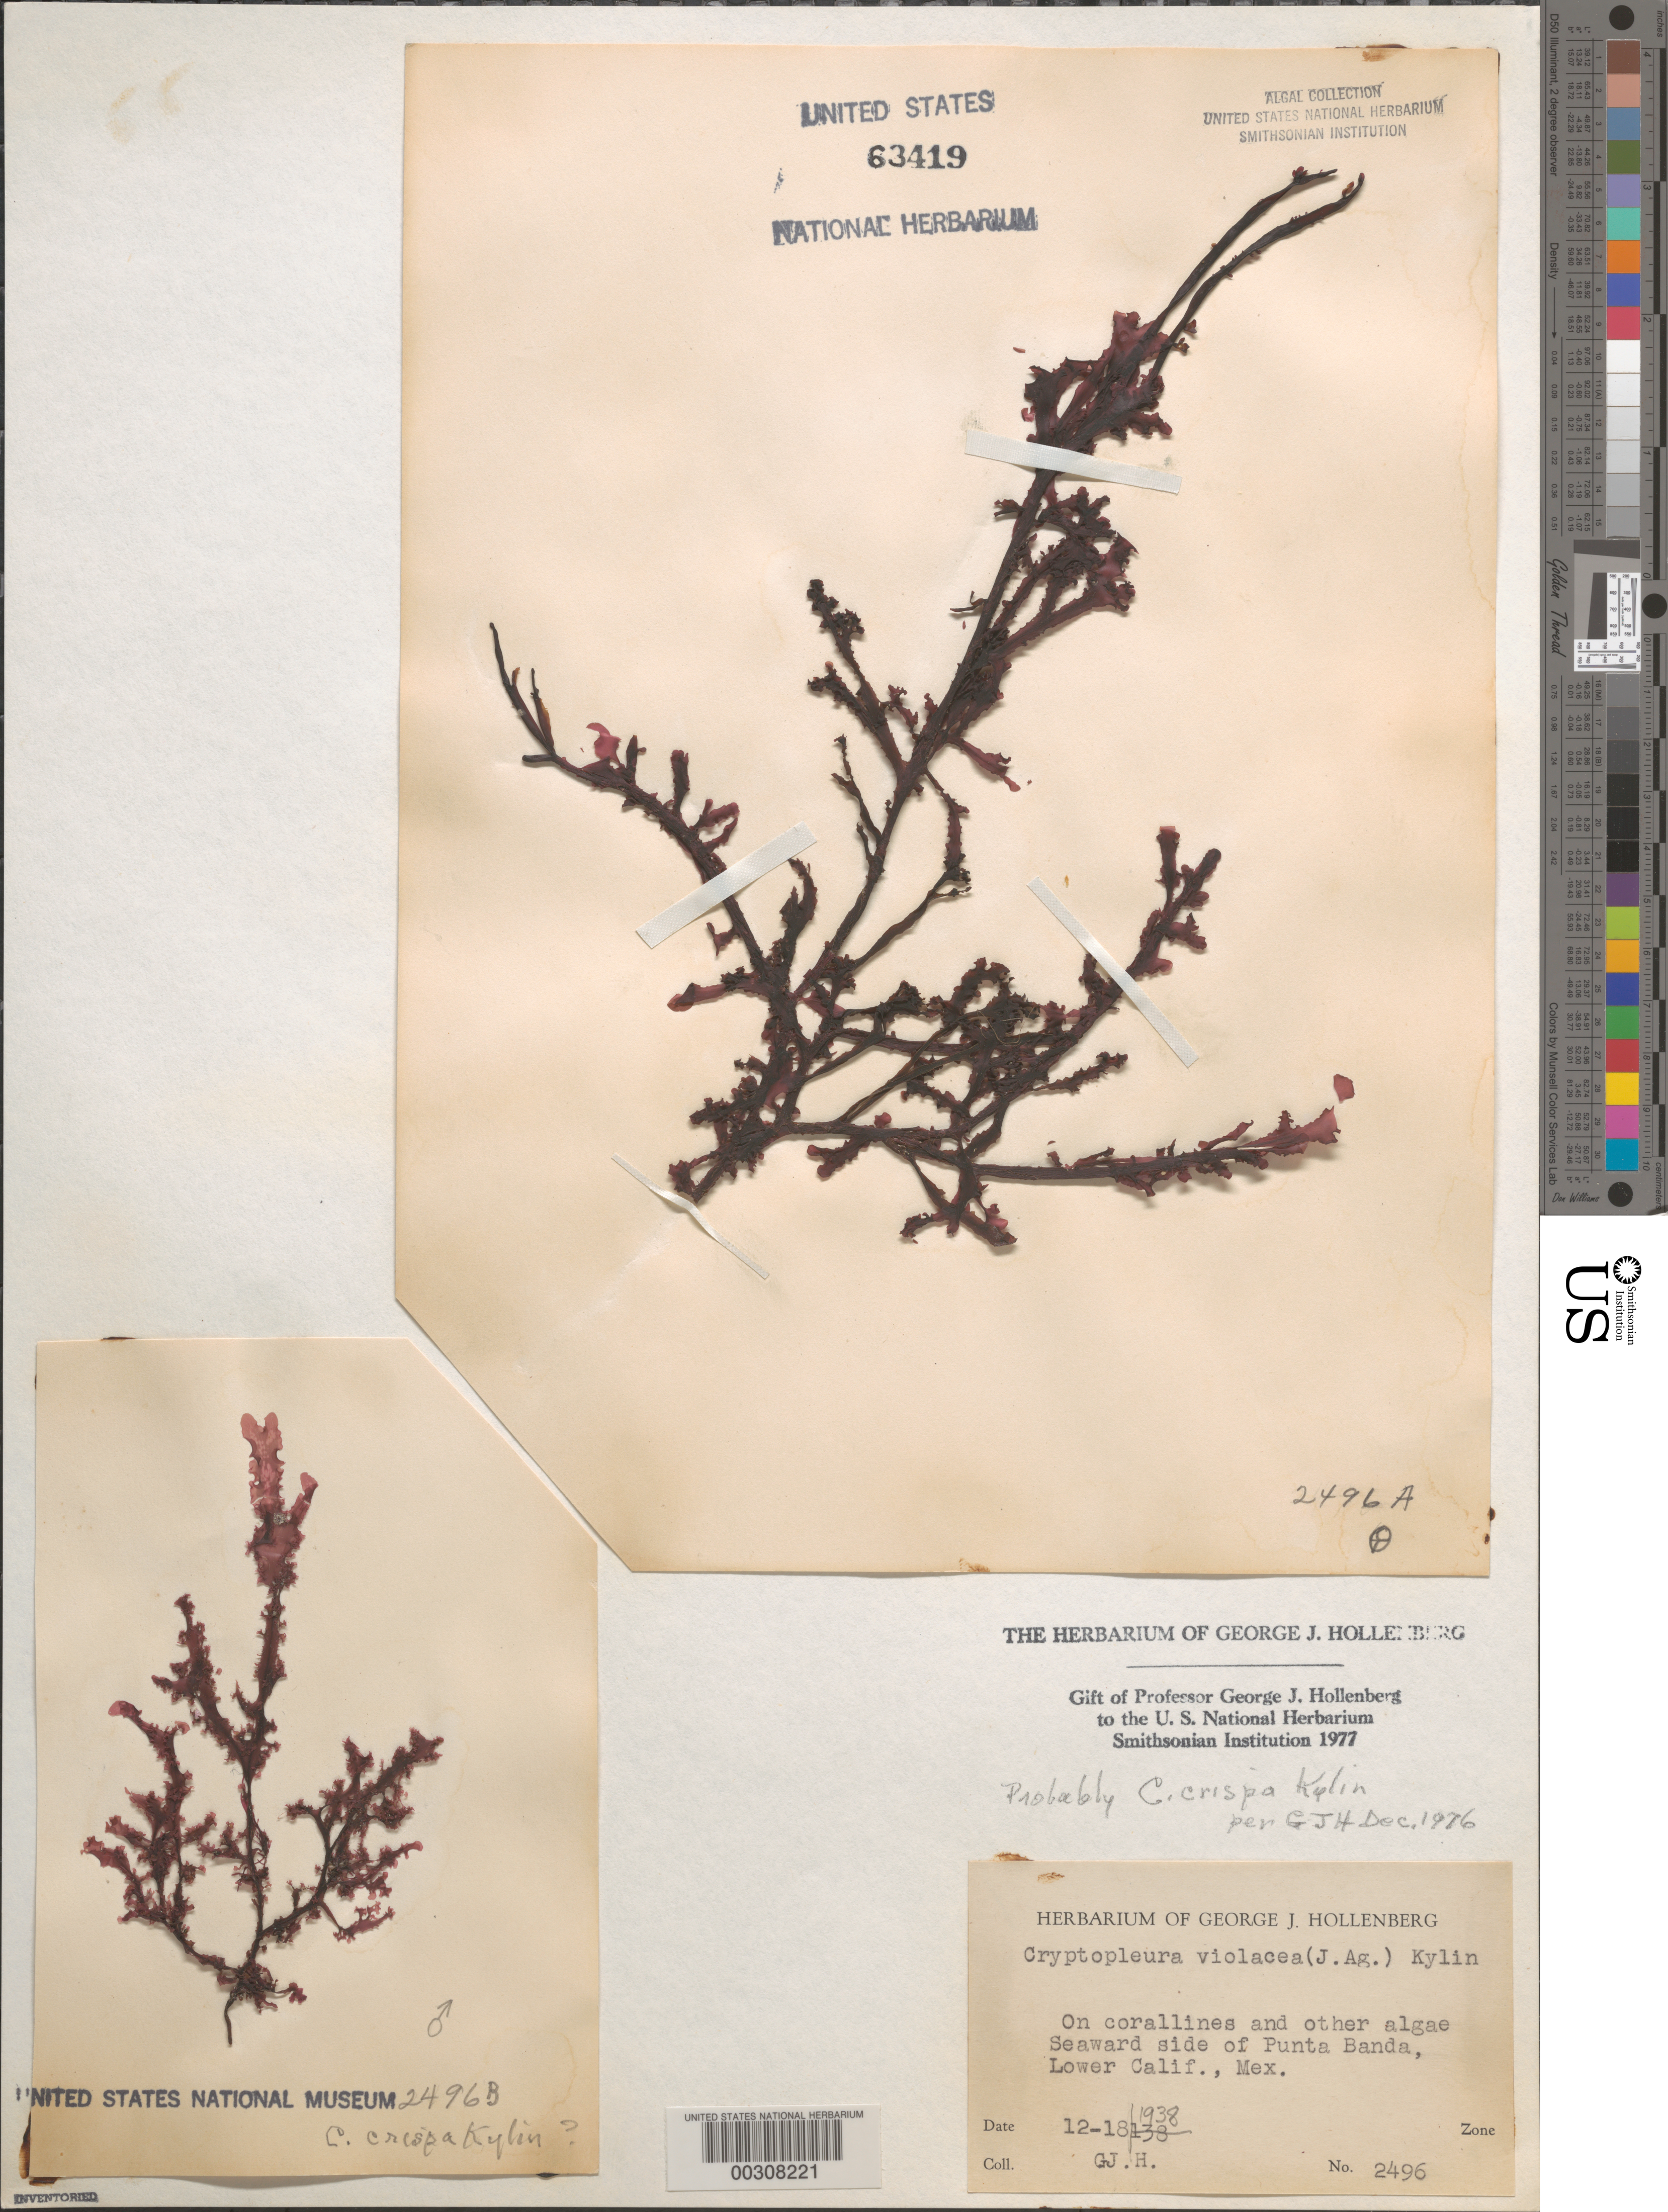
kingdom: Plantae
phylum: Rhodophyta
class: Florideophyceae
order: Ceramiales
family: Delesseriaceae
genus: Cryptopleura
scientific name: Cryptopleura crispa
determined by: Hollenberg, George J.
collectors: G. Hollenberg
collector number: GJH 2496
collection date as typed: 18 Dec 1938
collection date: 1938-12-18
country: Mexico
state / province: Baja California Norte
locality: Seaward side of Punta Banda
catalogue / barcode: US 63419